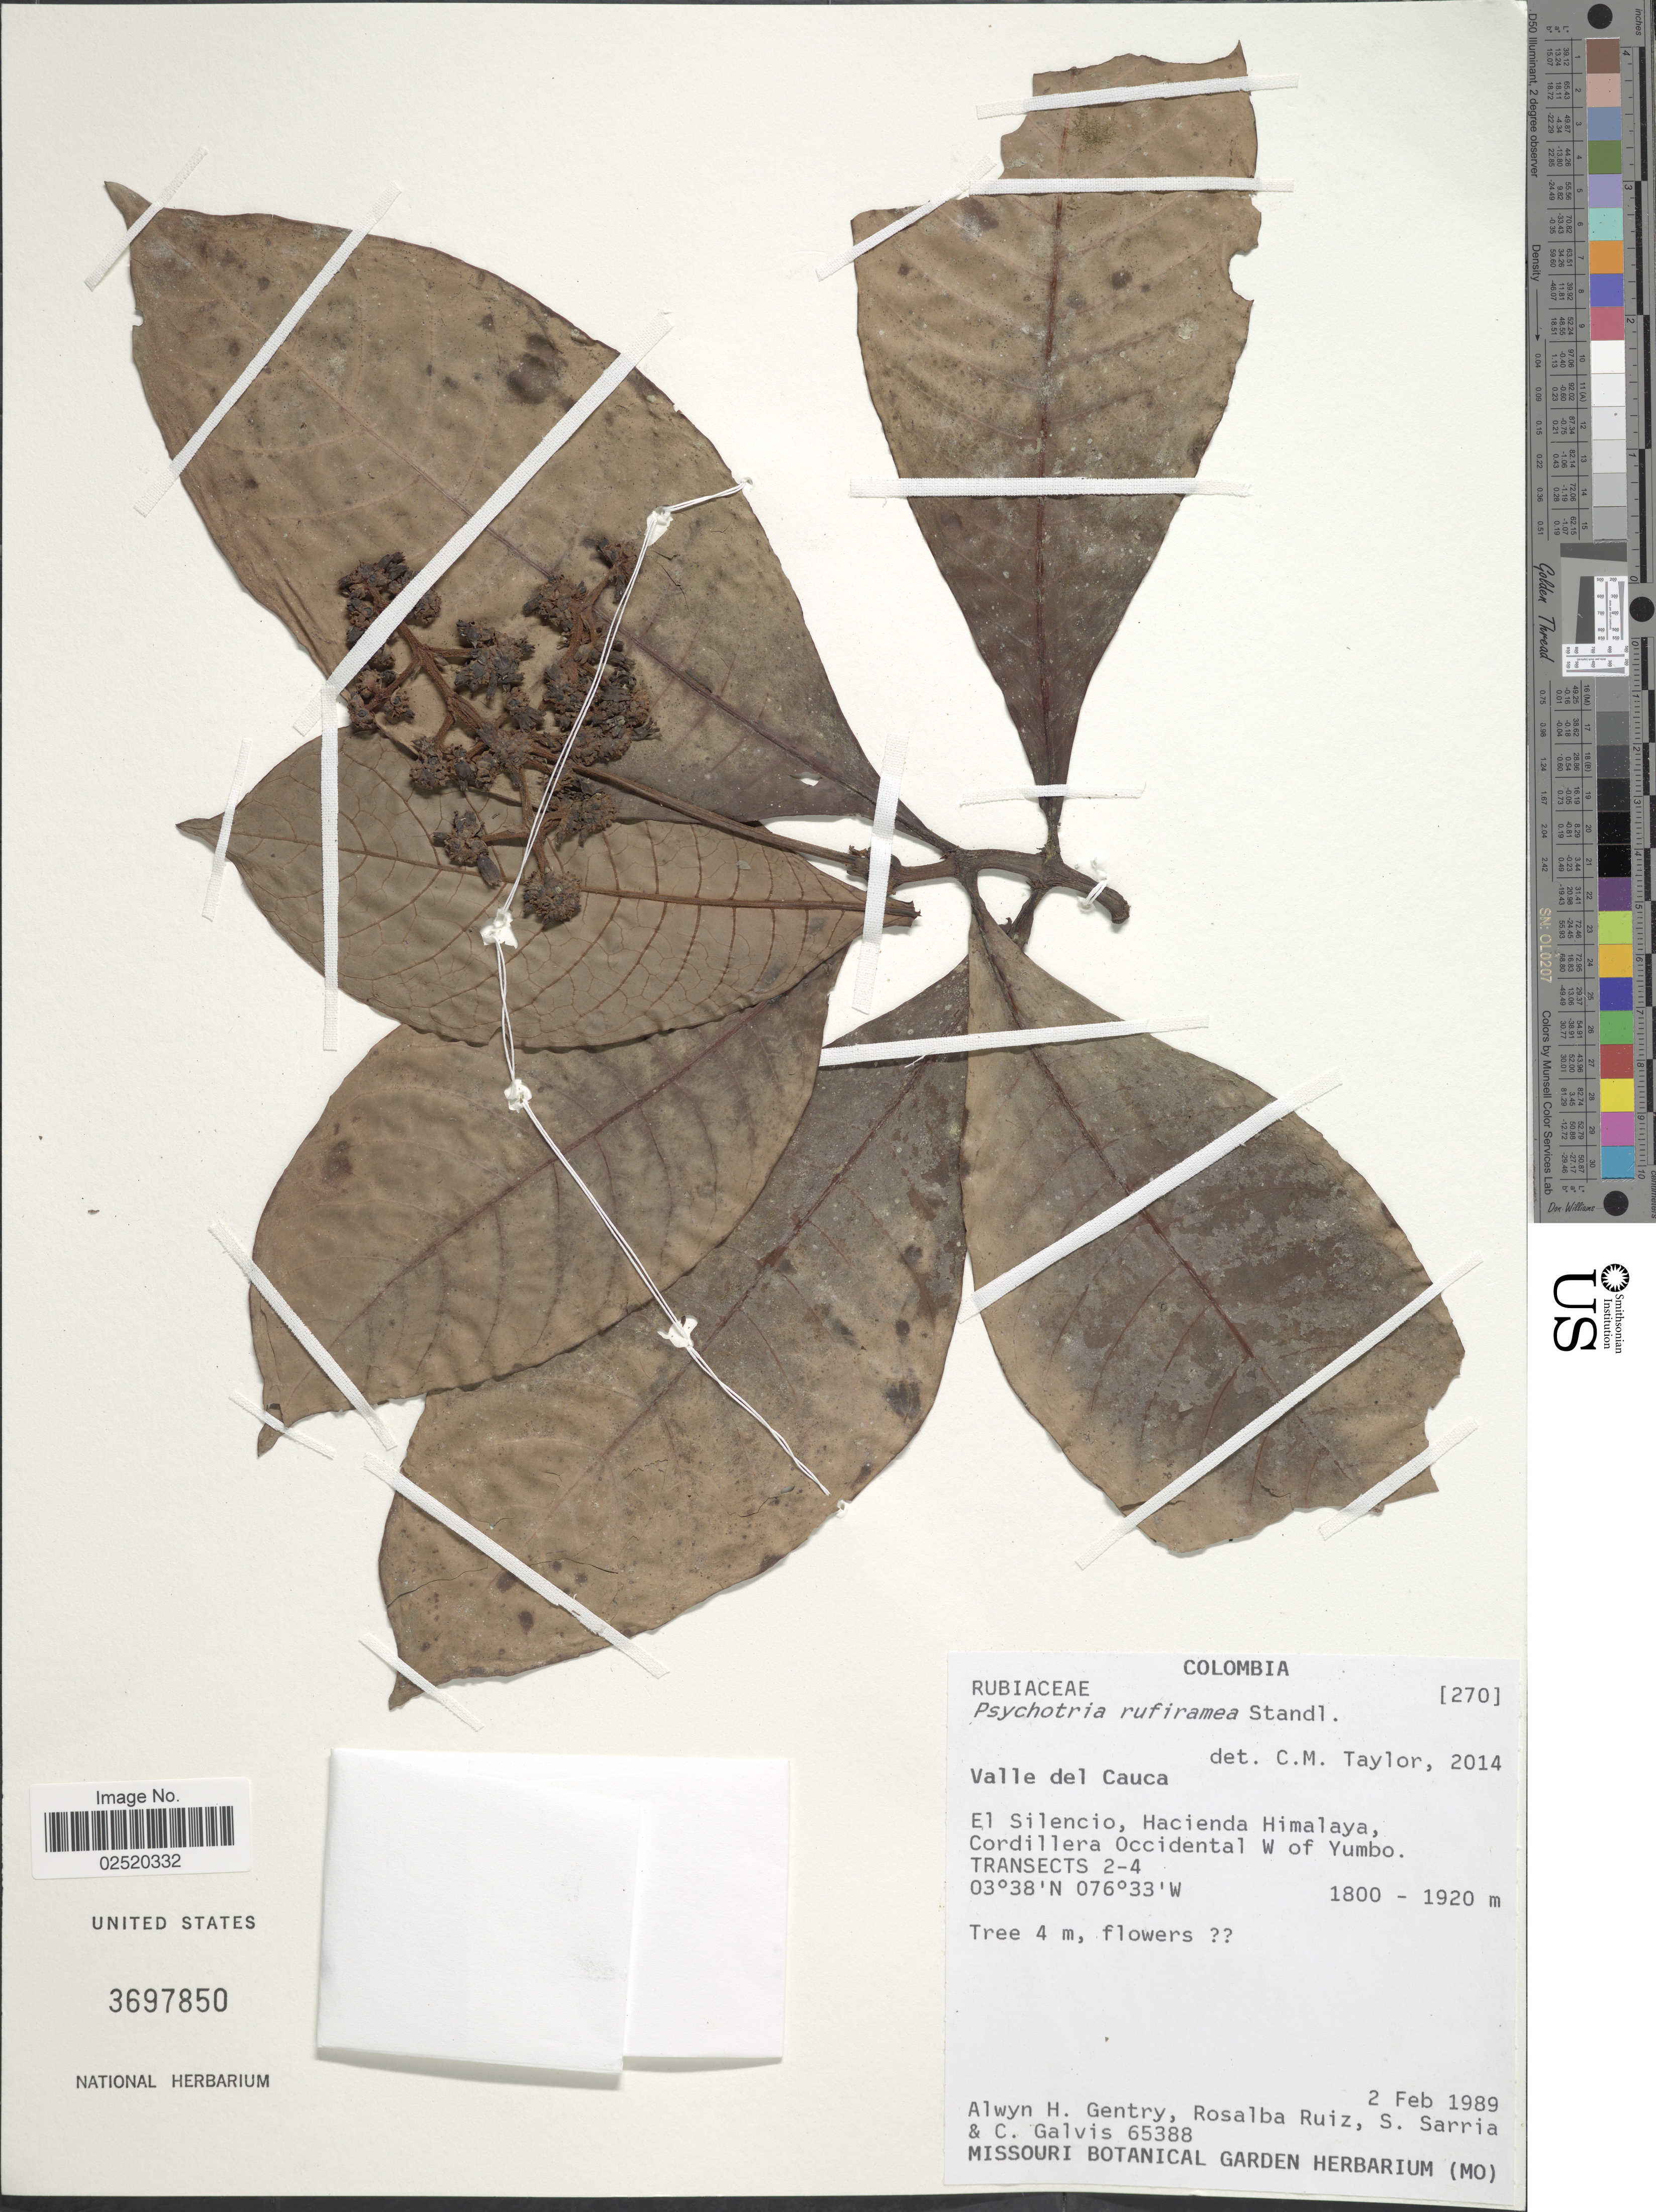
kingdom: Plantae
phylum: Tracheophyta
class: Magnoliopsida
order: Gentianales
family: Rubiaceae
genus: Psychotria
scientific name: Psychotria rufiramea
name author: Standl.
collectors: A. H. Gentry, R. Ruiz, S. Sarria & C. Galvis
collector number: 65388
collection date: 1989-02-02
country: Colombia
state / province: Valle del Cauca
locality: Valle del Cauca, El Silencio, Hacienda Himalaya, Cordillera Occidental W of Yumbo, Transects 2-4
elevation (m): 1800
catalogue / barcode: US 3697850